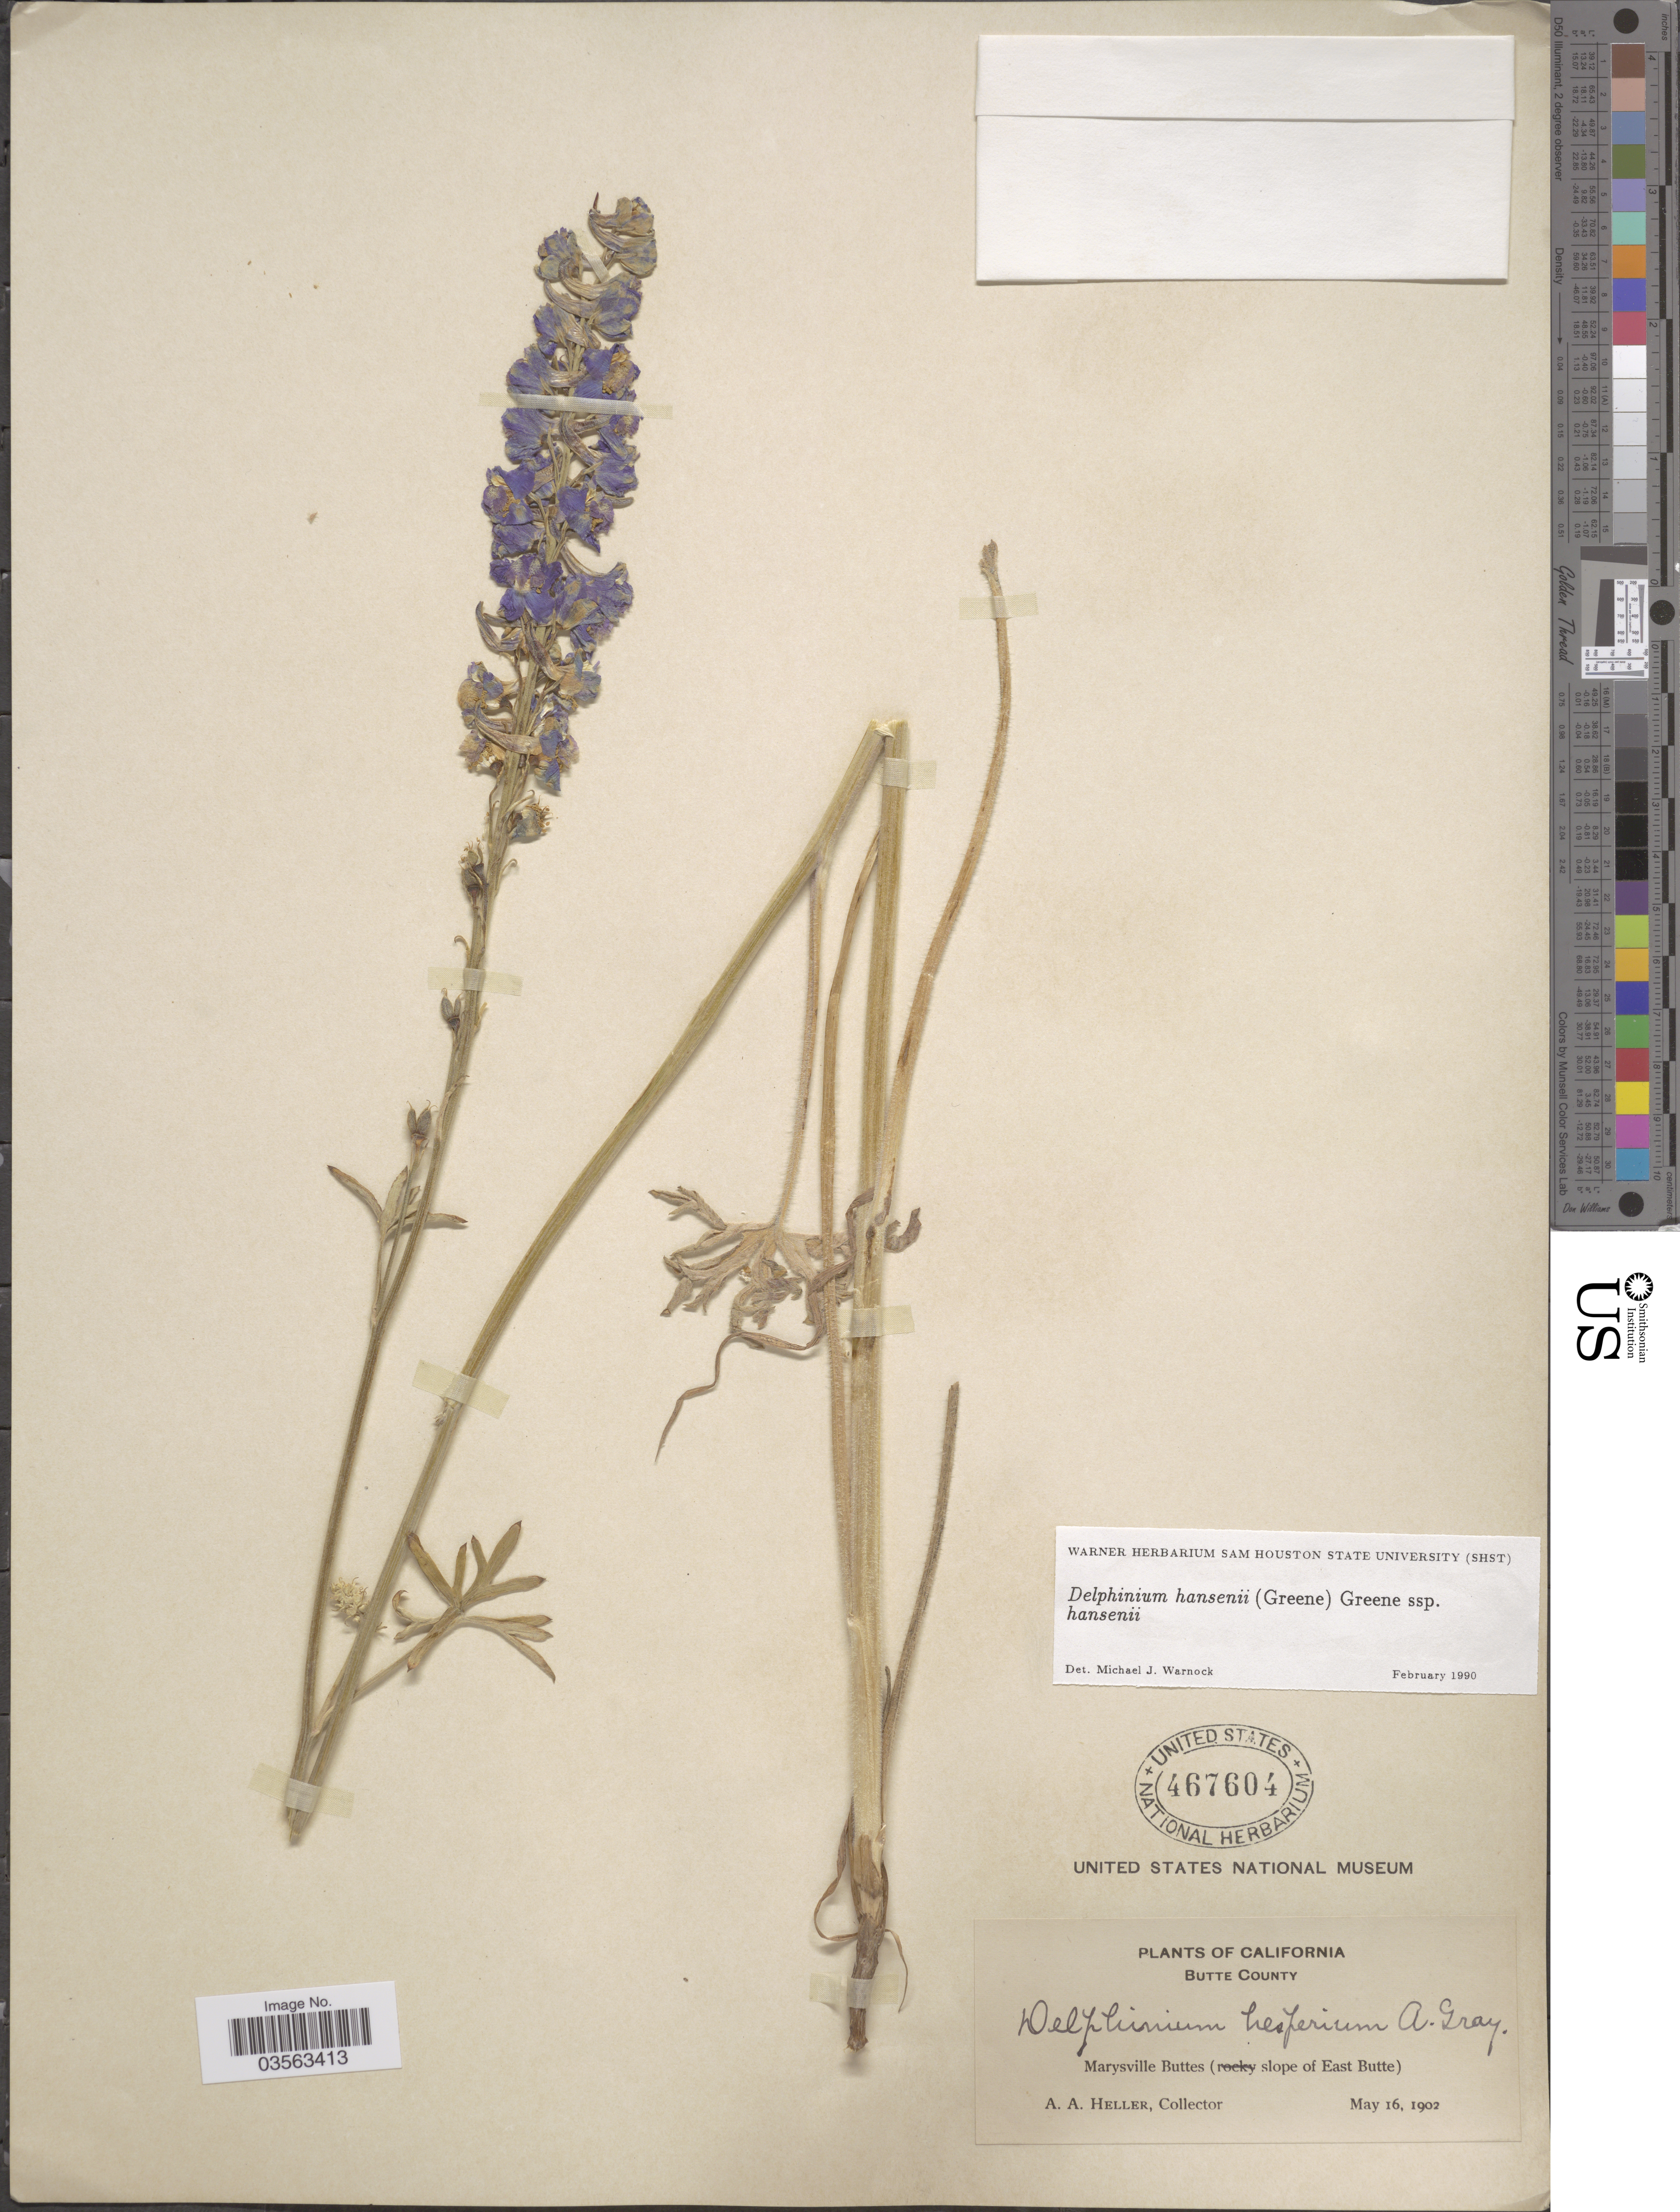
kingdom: Plantae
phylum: Tracheophyta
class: Magnoliopsida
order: Ranunculales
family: Ranunculaceae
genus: Delphinium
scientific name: Delphinium hansenii subsp. hansenii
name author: (Greene) Greene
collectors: A. A. Heller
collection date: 1902-05-16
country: United States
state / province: California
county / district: Butte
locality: Butte County. Marysville Buttes (slope of East Butte).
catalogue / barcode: US 467604